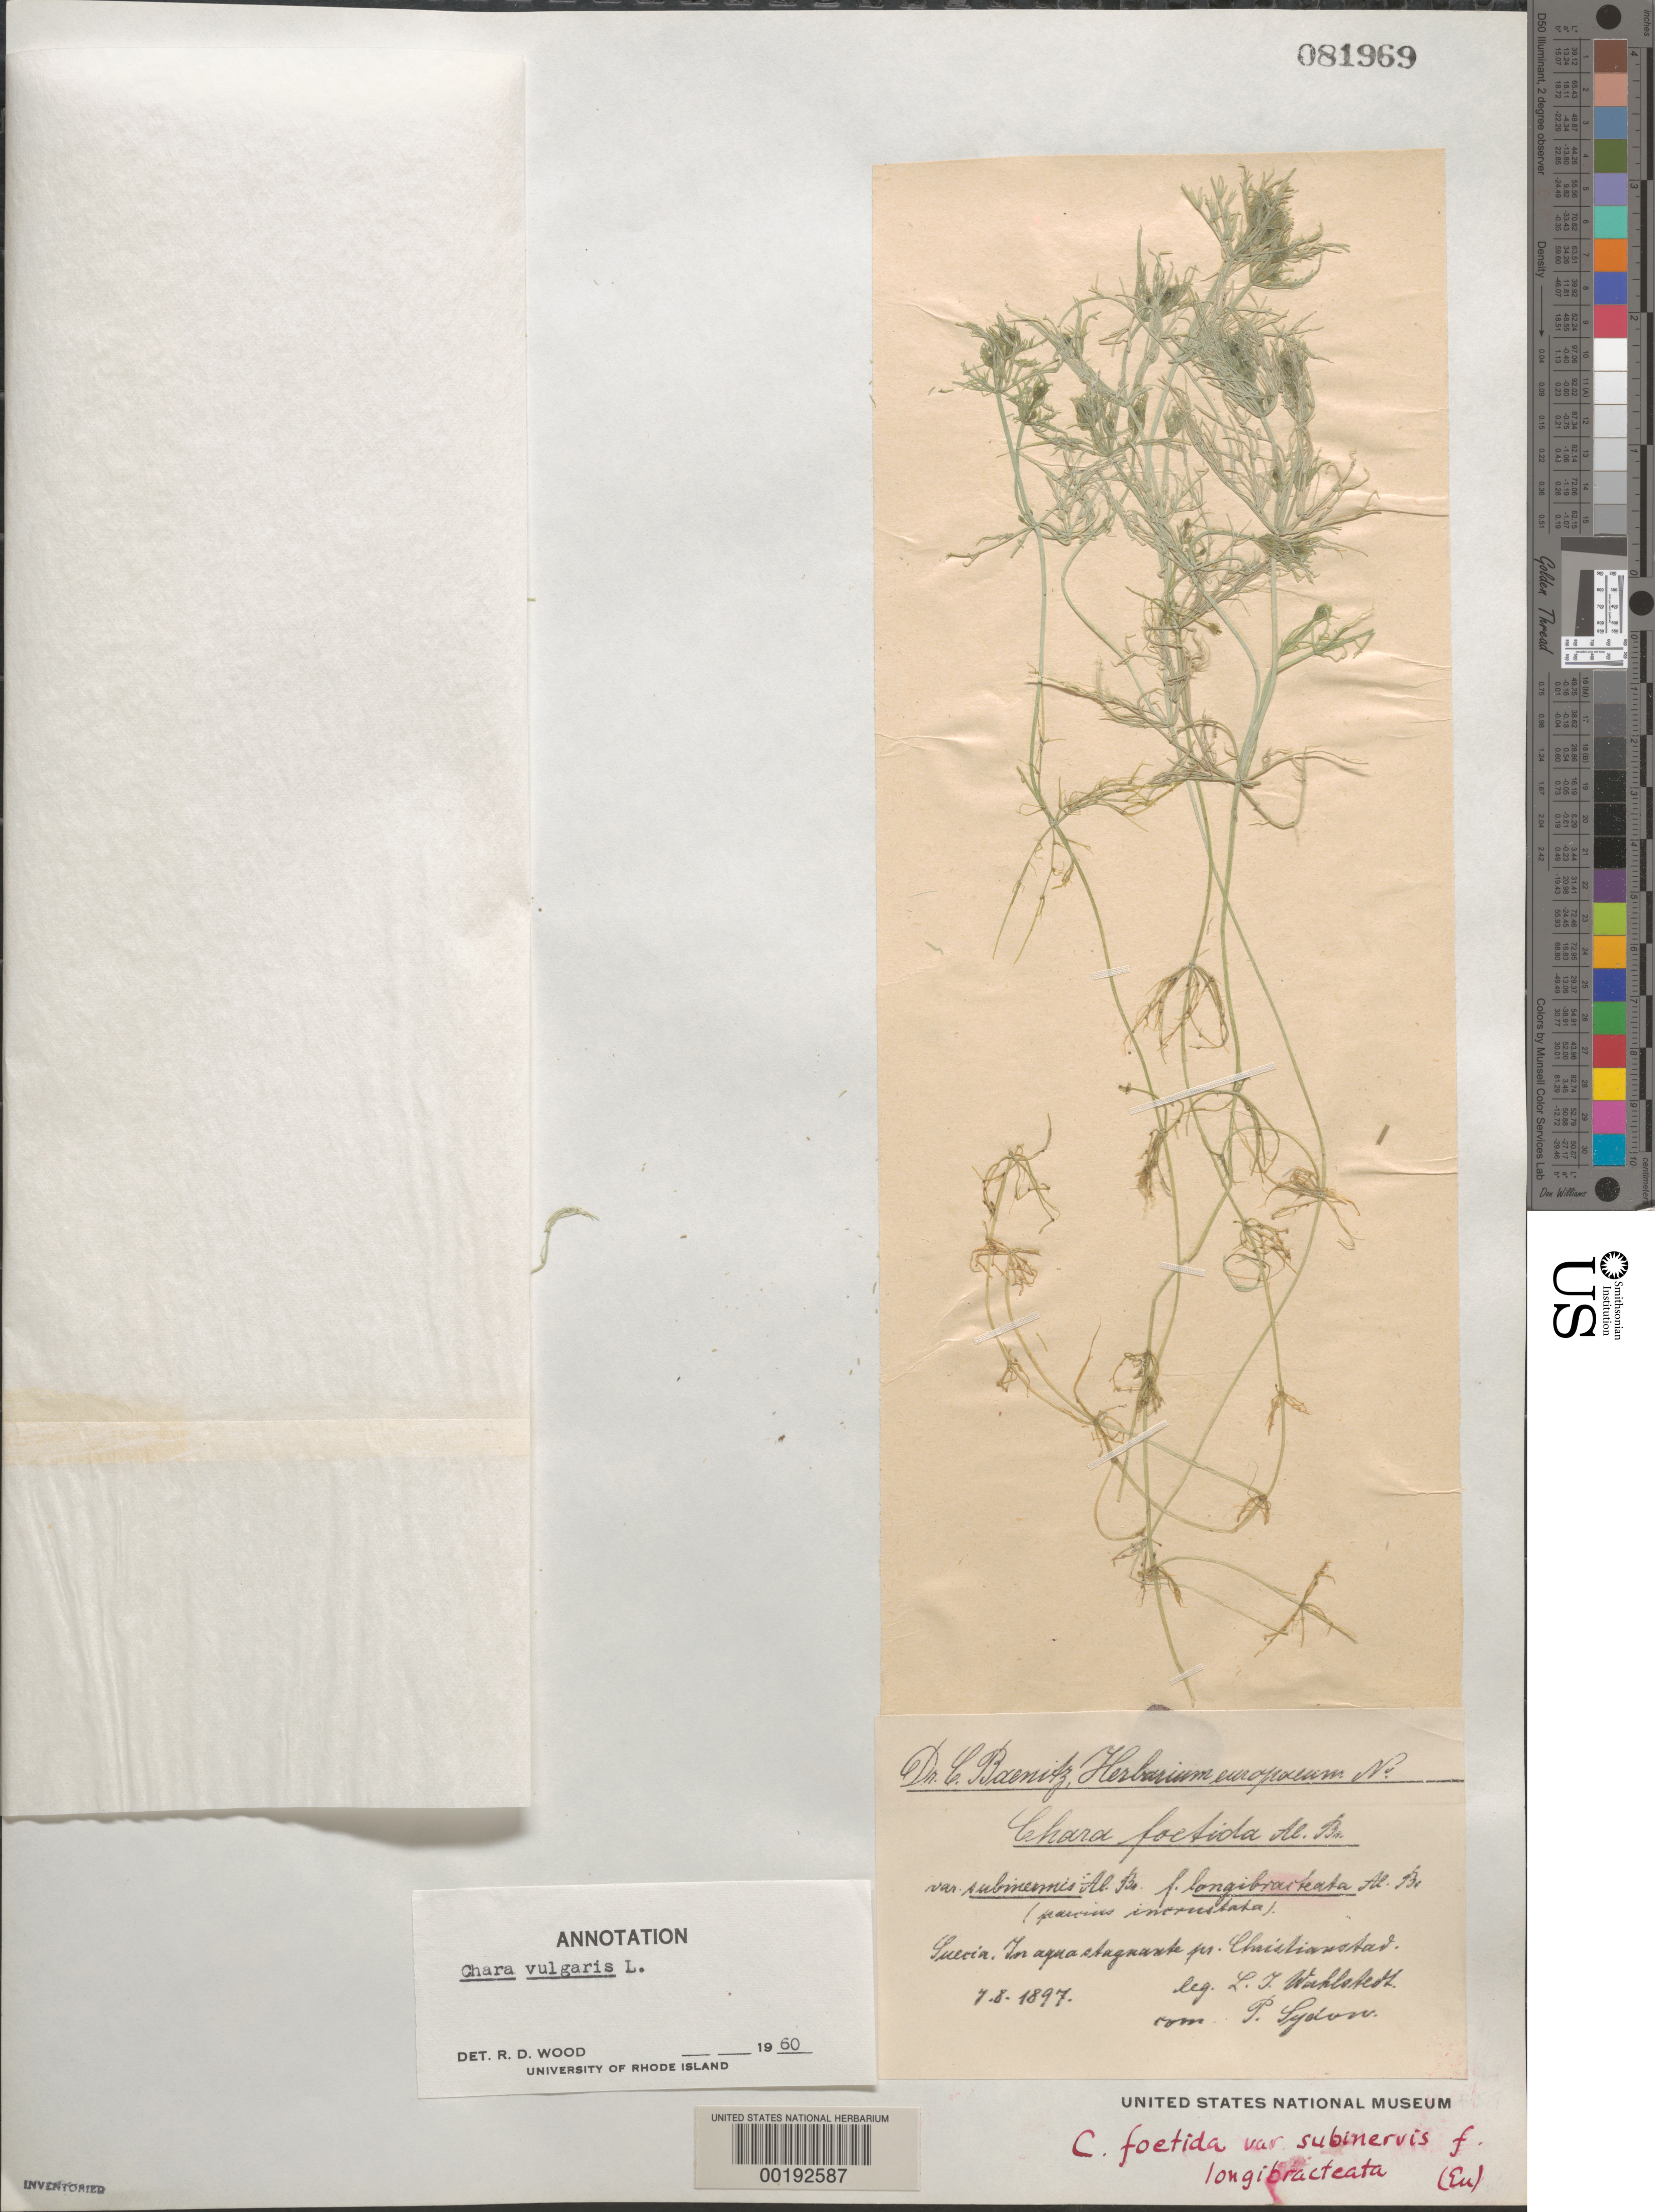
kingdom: Plantae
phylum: Charophyta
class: Charophyceae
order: Charales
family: Characeae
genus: Chara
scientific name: Chara vulgaris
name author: L.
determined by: Wood, R. D.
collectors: L. J. Wahlstedt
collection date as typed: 07 Aug 1897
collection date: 1897-08-07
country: Sweden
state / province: Skåne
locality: Near kristianstad (christianstad)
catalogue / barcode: US 81969